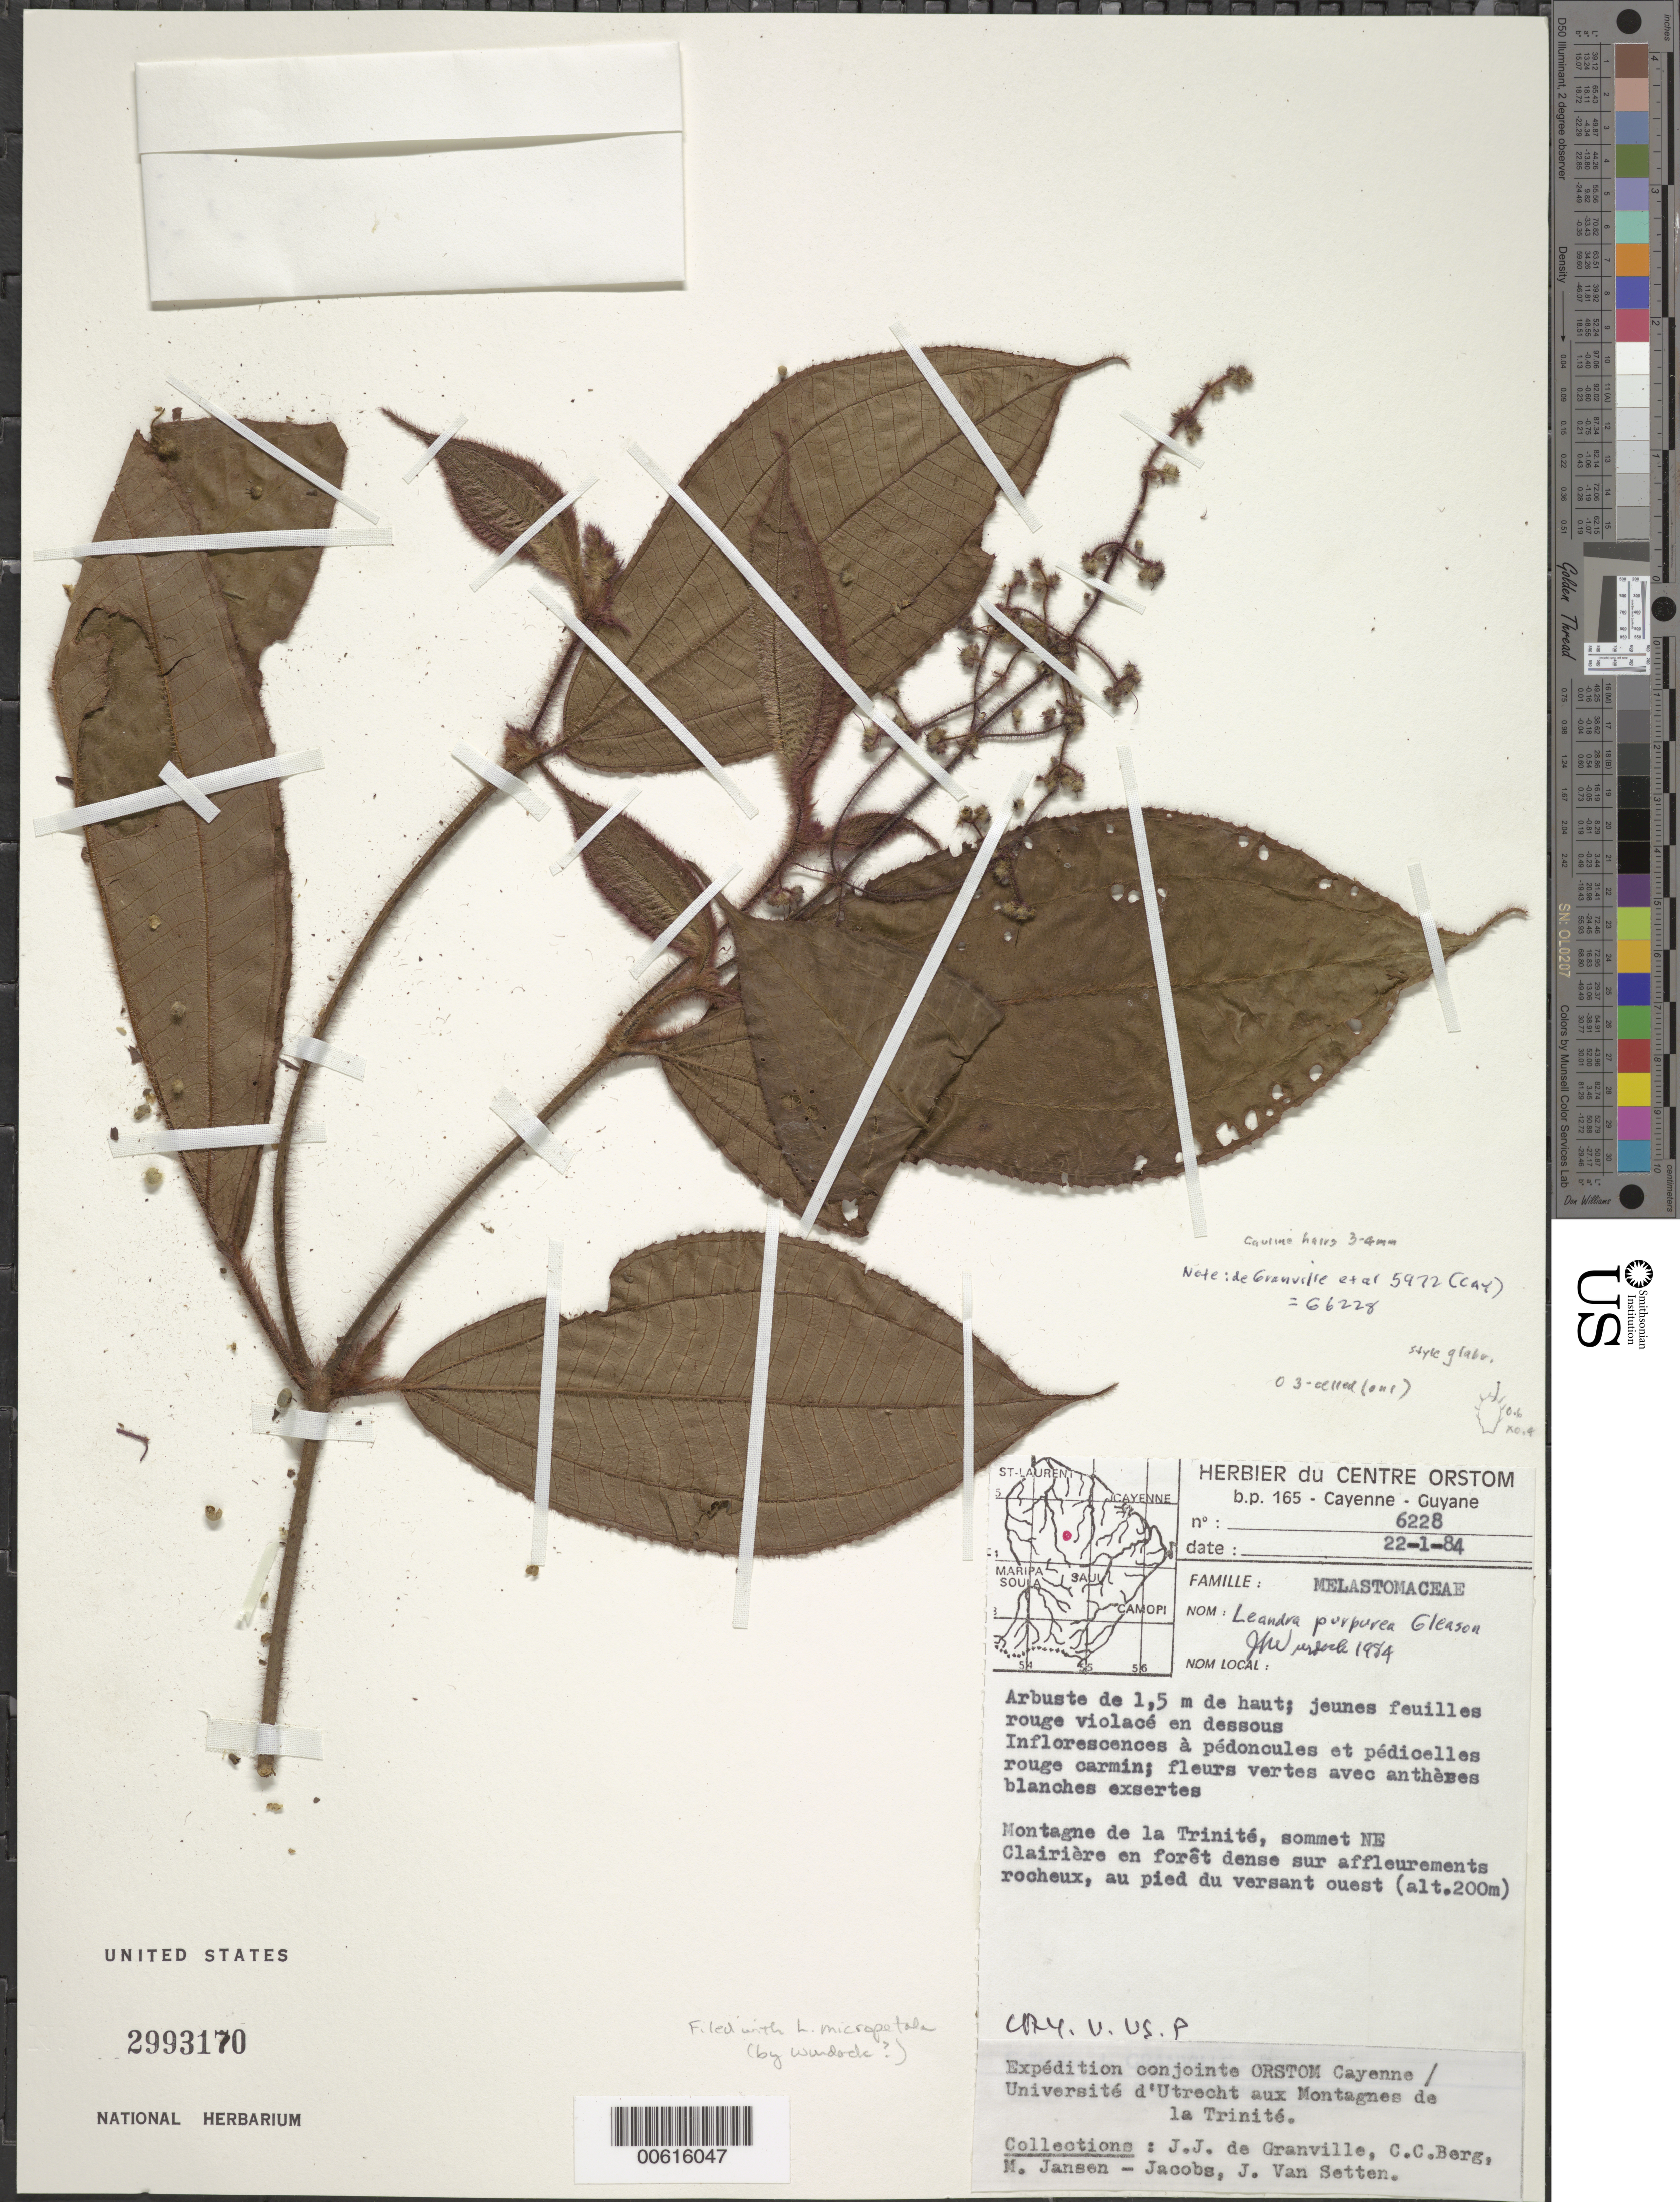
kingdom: Plantae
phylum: Tracheophyta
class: Magnoliopsida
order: Myrtales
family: Melastomataceae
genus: Leandra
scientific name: Leandra purpurea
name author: Gleason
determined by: Wurdack, John J., (US), US (UNITED STATES)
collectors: J.-J. de Granville, C. C. Berg, M. J. Jansen-Jacobs & J. van Setten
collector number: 6228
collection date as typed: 22-Jan-84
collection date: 1984-01-22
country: French Guiana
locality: Montagnes de la Trinité, sommet NE, au pied du versant ouest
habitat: Clairiere en foret dense sur affleurements rocheux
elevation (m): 200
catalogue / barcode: US 2993170